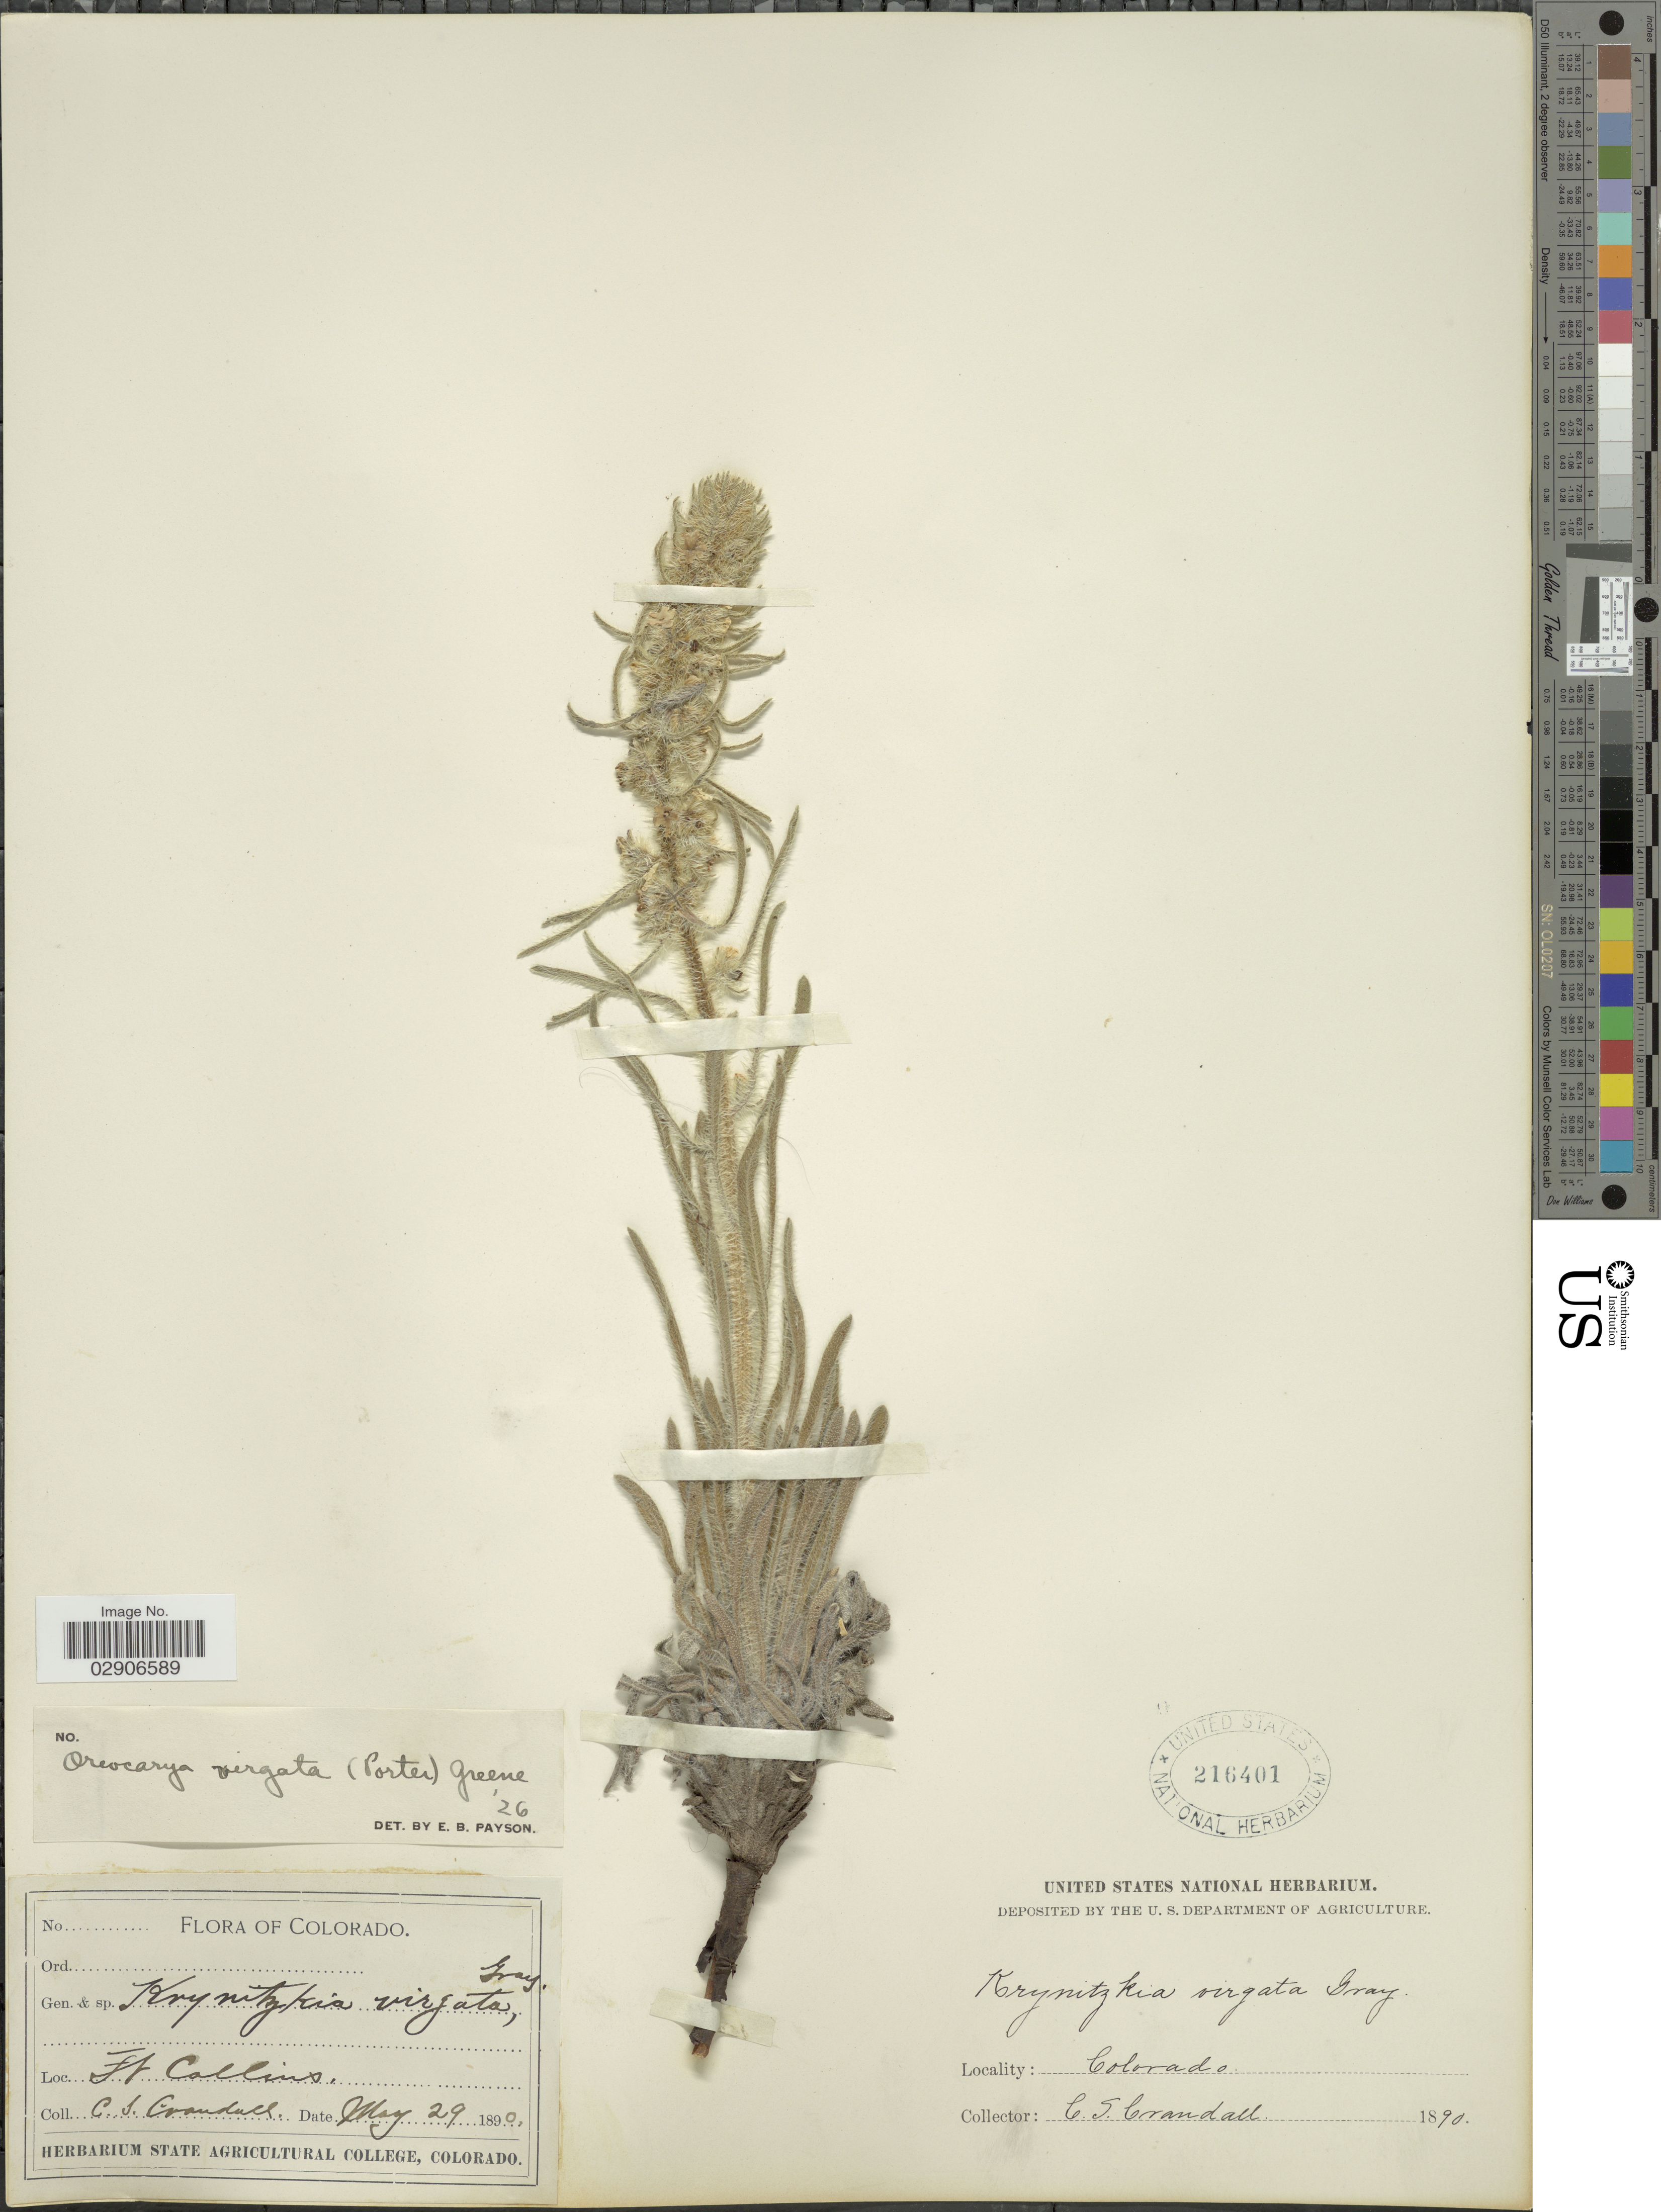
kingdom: Plantae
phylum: Tracheophyta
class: Magnoliopsida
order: Boraginales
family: Boraginaceae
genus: Oreocarya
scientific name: Oreocarya virgata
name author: (Porter) Greene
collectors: C. Crandall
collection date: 1890-05-29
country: United States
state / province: Colorado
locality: Ft. Collins. Colorado.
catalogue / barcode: US 216401